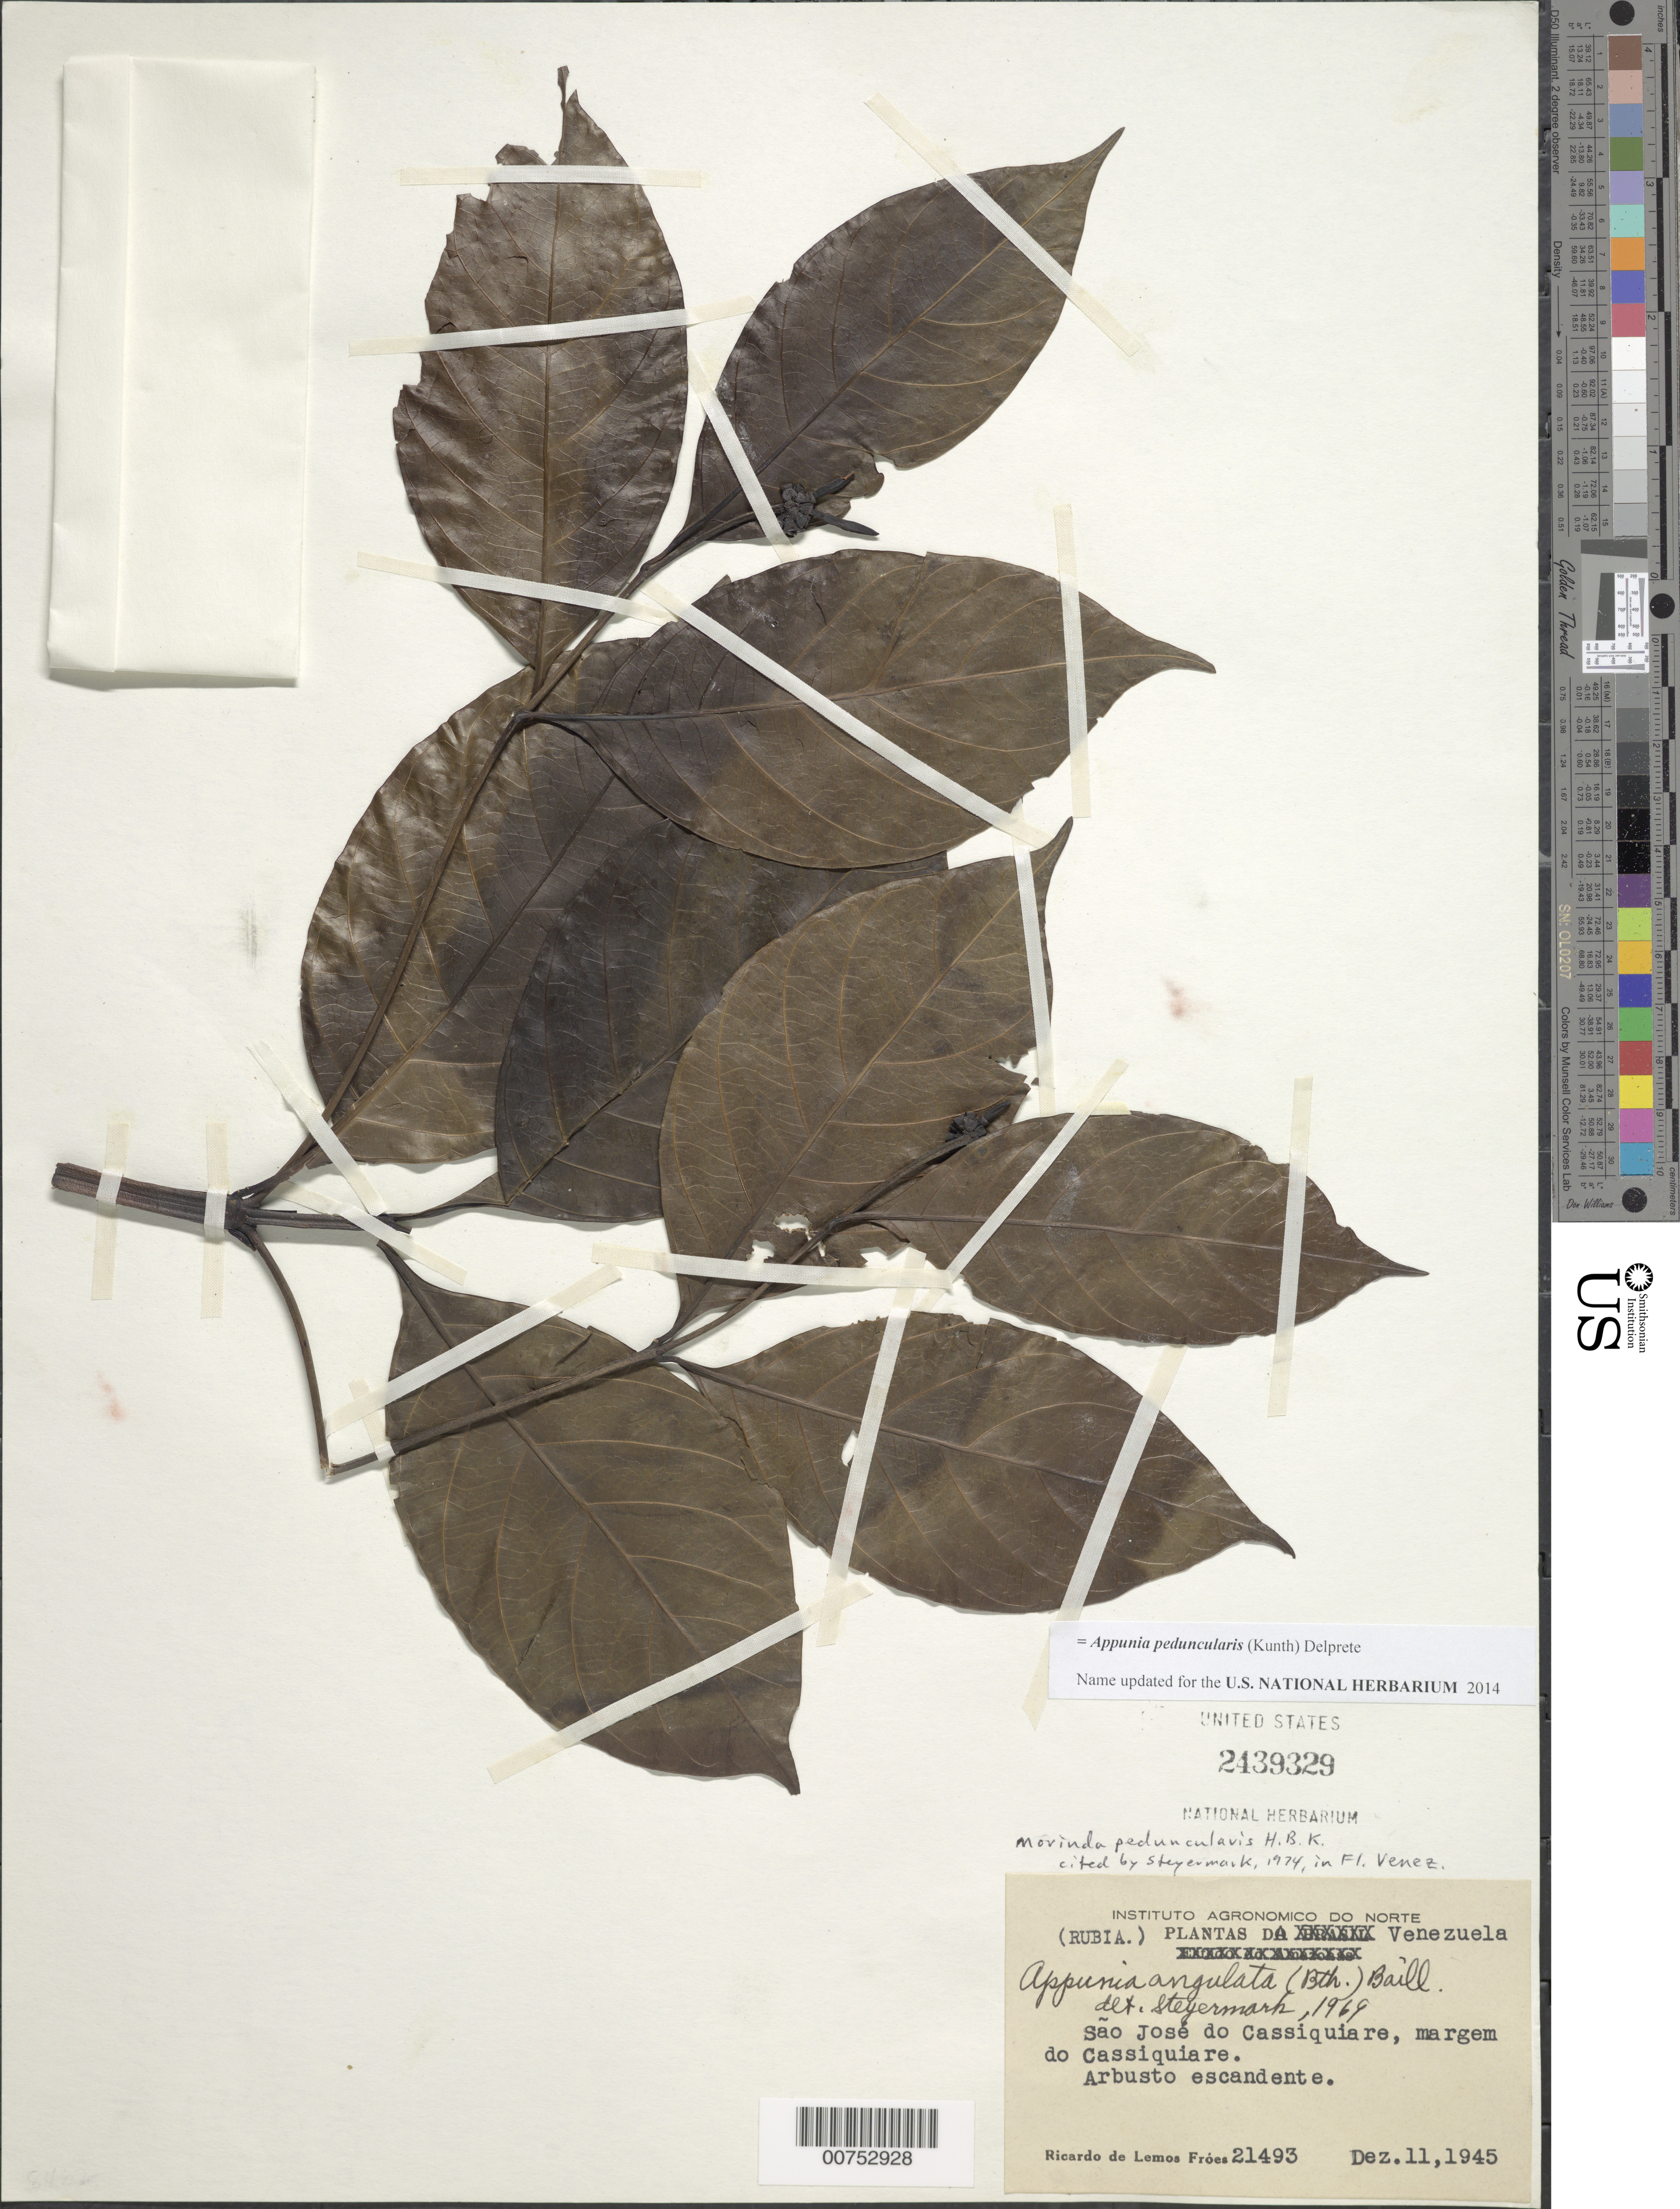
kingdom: Plantae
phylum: Tracheophyta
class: Magnoliopsida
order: Gentianales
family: Rubiaceae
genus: Appunia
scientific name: Appunia peduncularis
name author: (Kunth) Delprete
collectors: R. L. Fróes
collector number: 21493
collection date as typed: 11-Dec-45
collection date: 1945-12-11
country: Venezuela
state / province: Amazonas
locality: Sao José do Cassiquiare, margen do Cassiquiare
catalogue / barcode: US 2439329